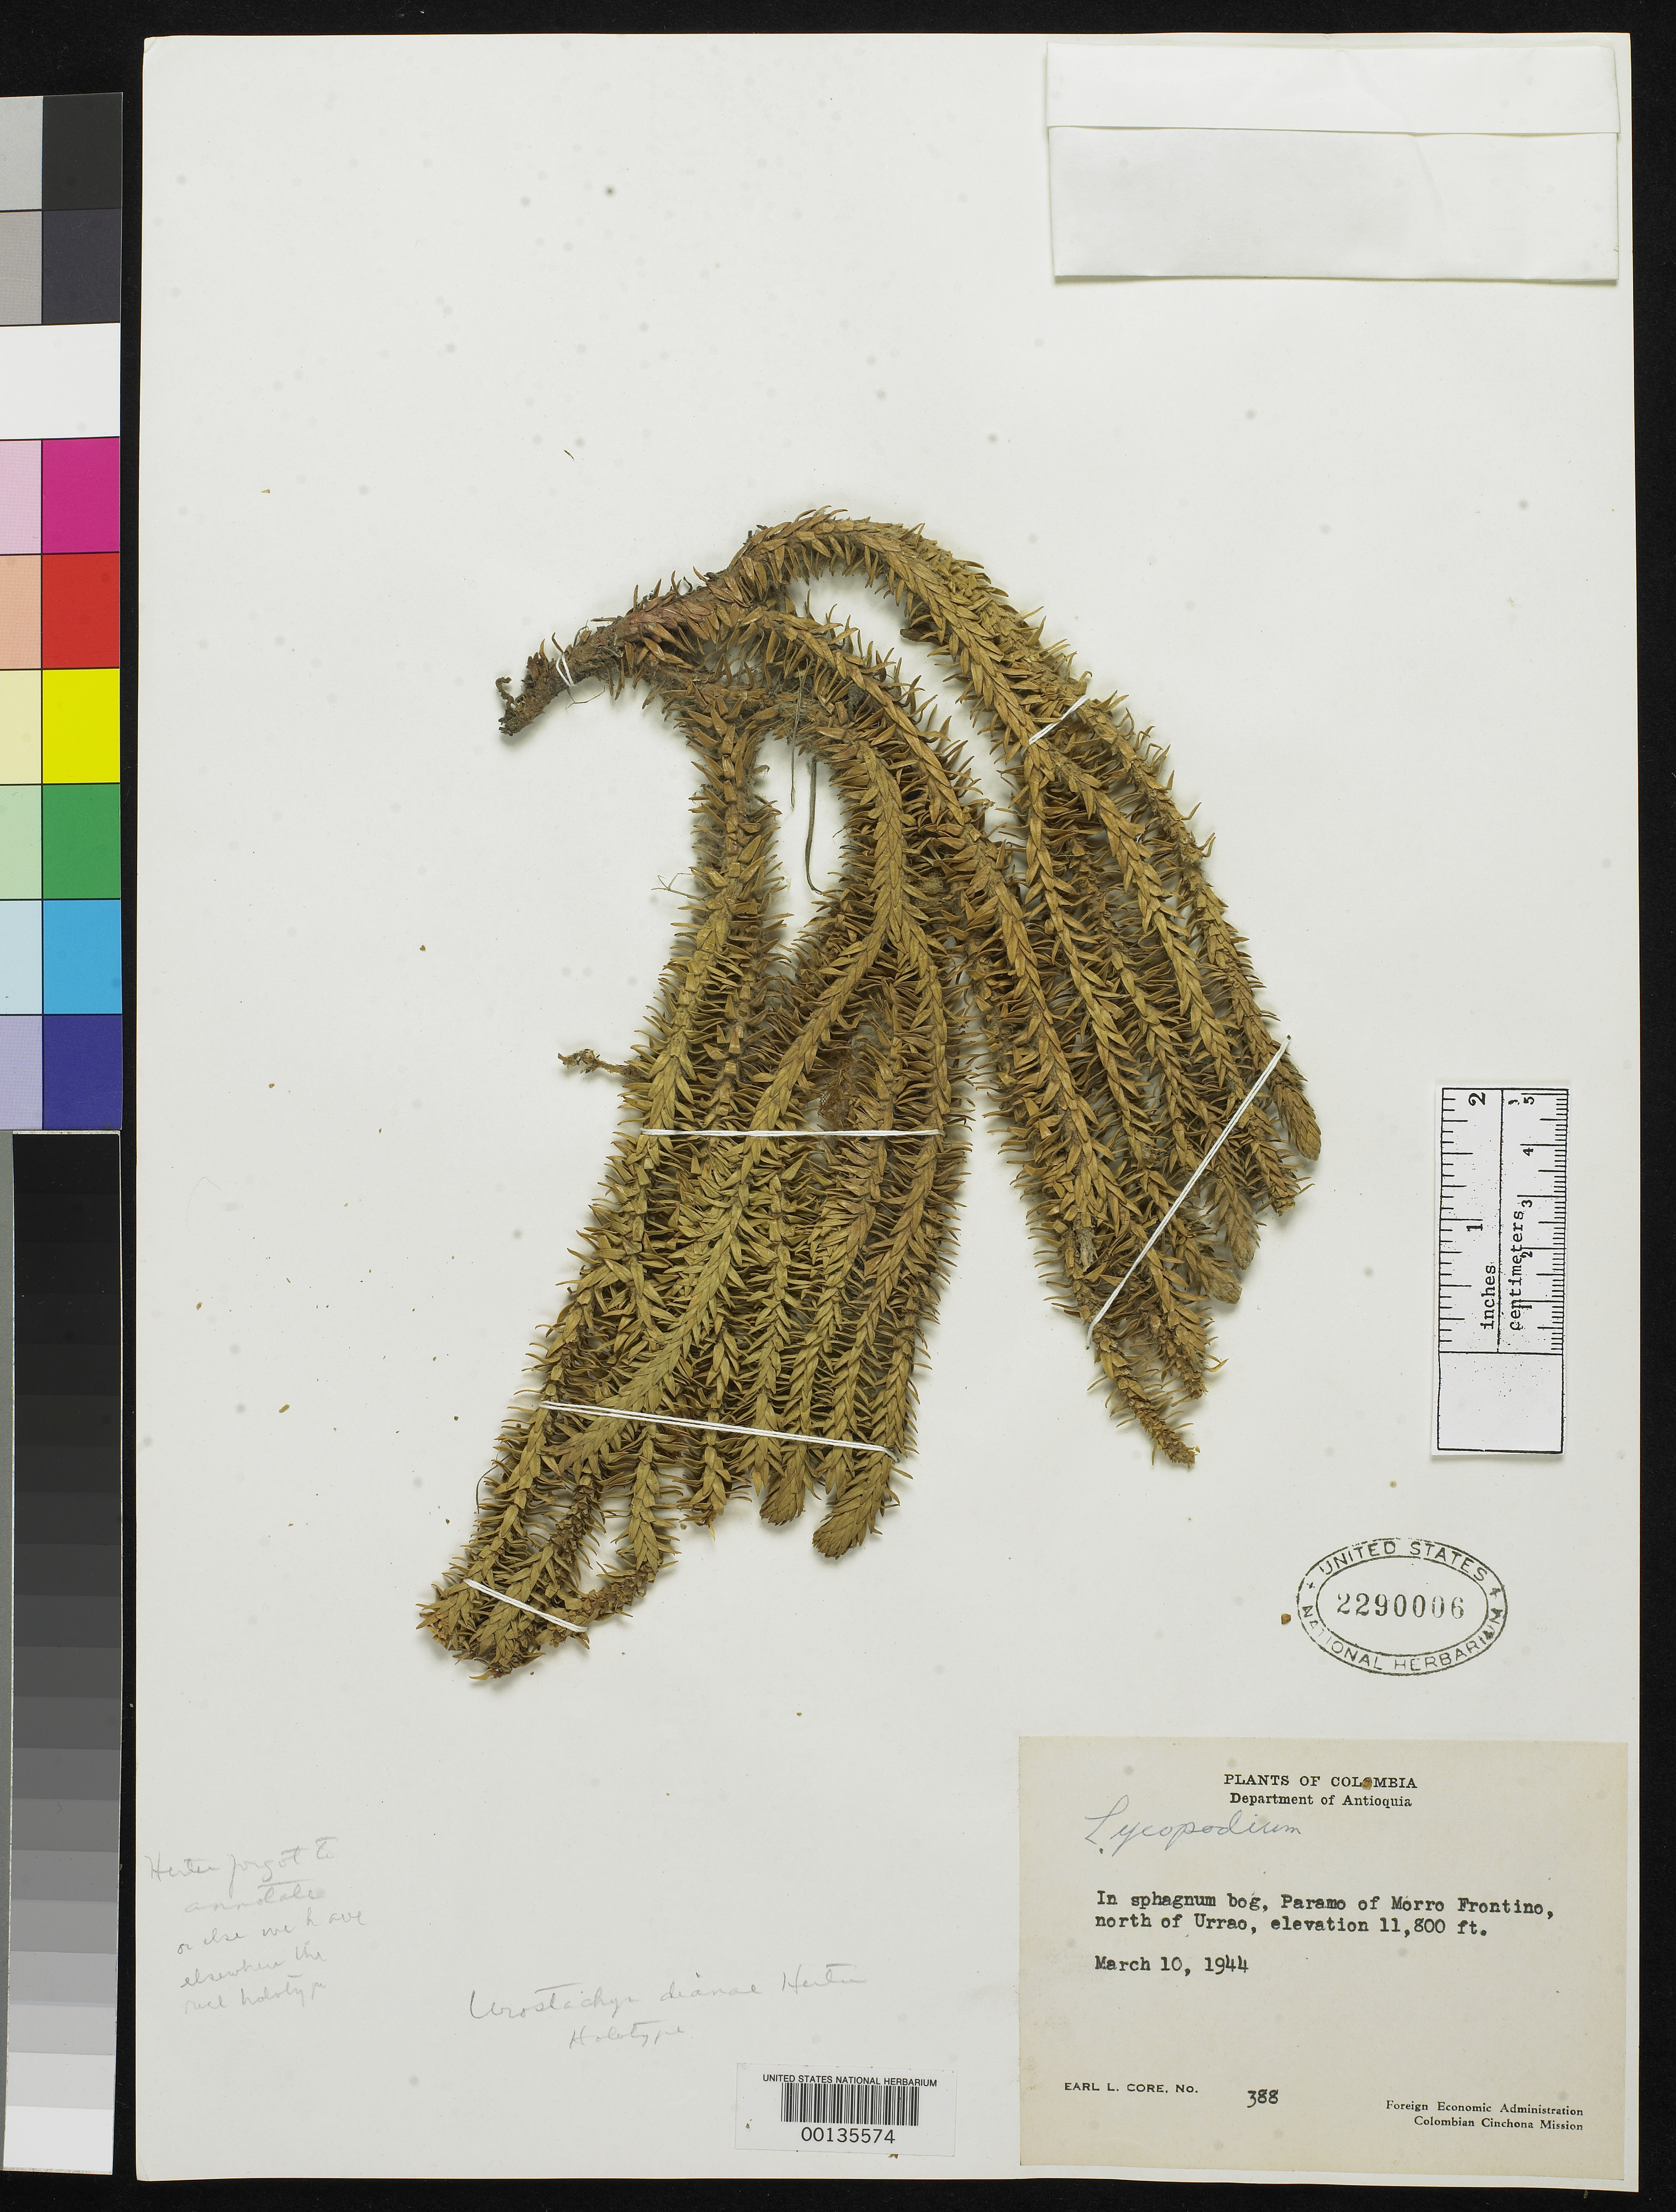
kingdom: Plantae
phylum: Tracheophyta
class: Lycopodiopsida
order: Lycopodiales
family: Lycopodiaceae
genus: Urostachys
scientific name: Urostachys dianae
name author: Herter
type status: Holotype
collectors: E. L. Core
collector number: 388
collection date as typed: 10 Mar 1944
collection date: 1944-03-10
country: Colombia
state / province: Antioquia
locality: Paramo de Morro Frontino, N of Urrao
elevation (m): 3597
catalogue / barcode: US 2290006